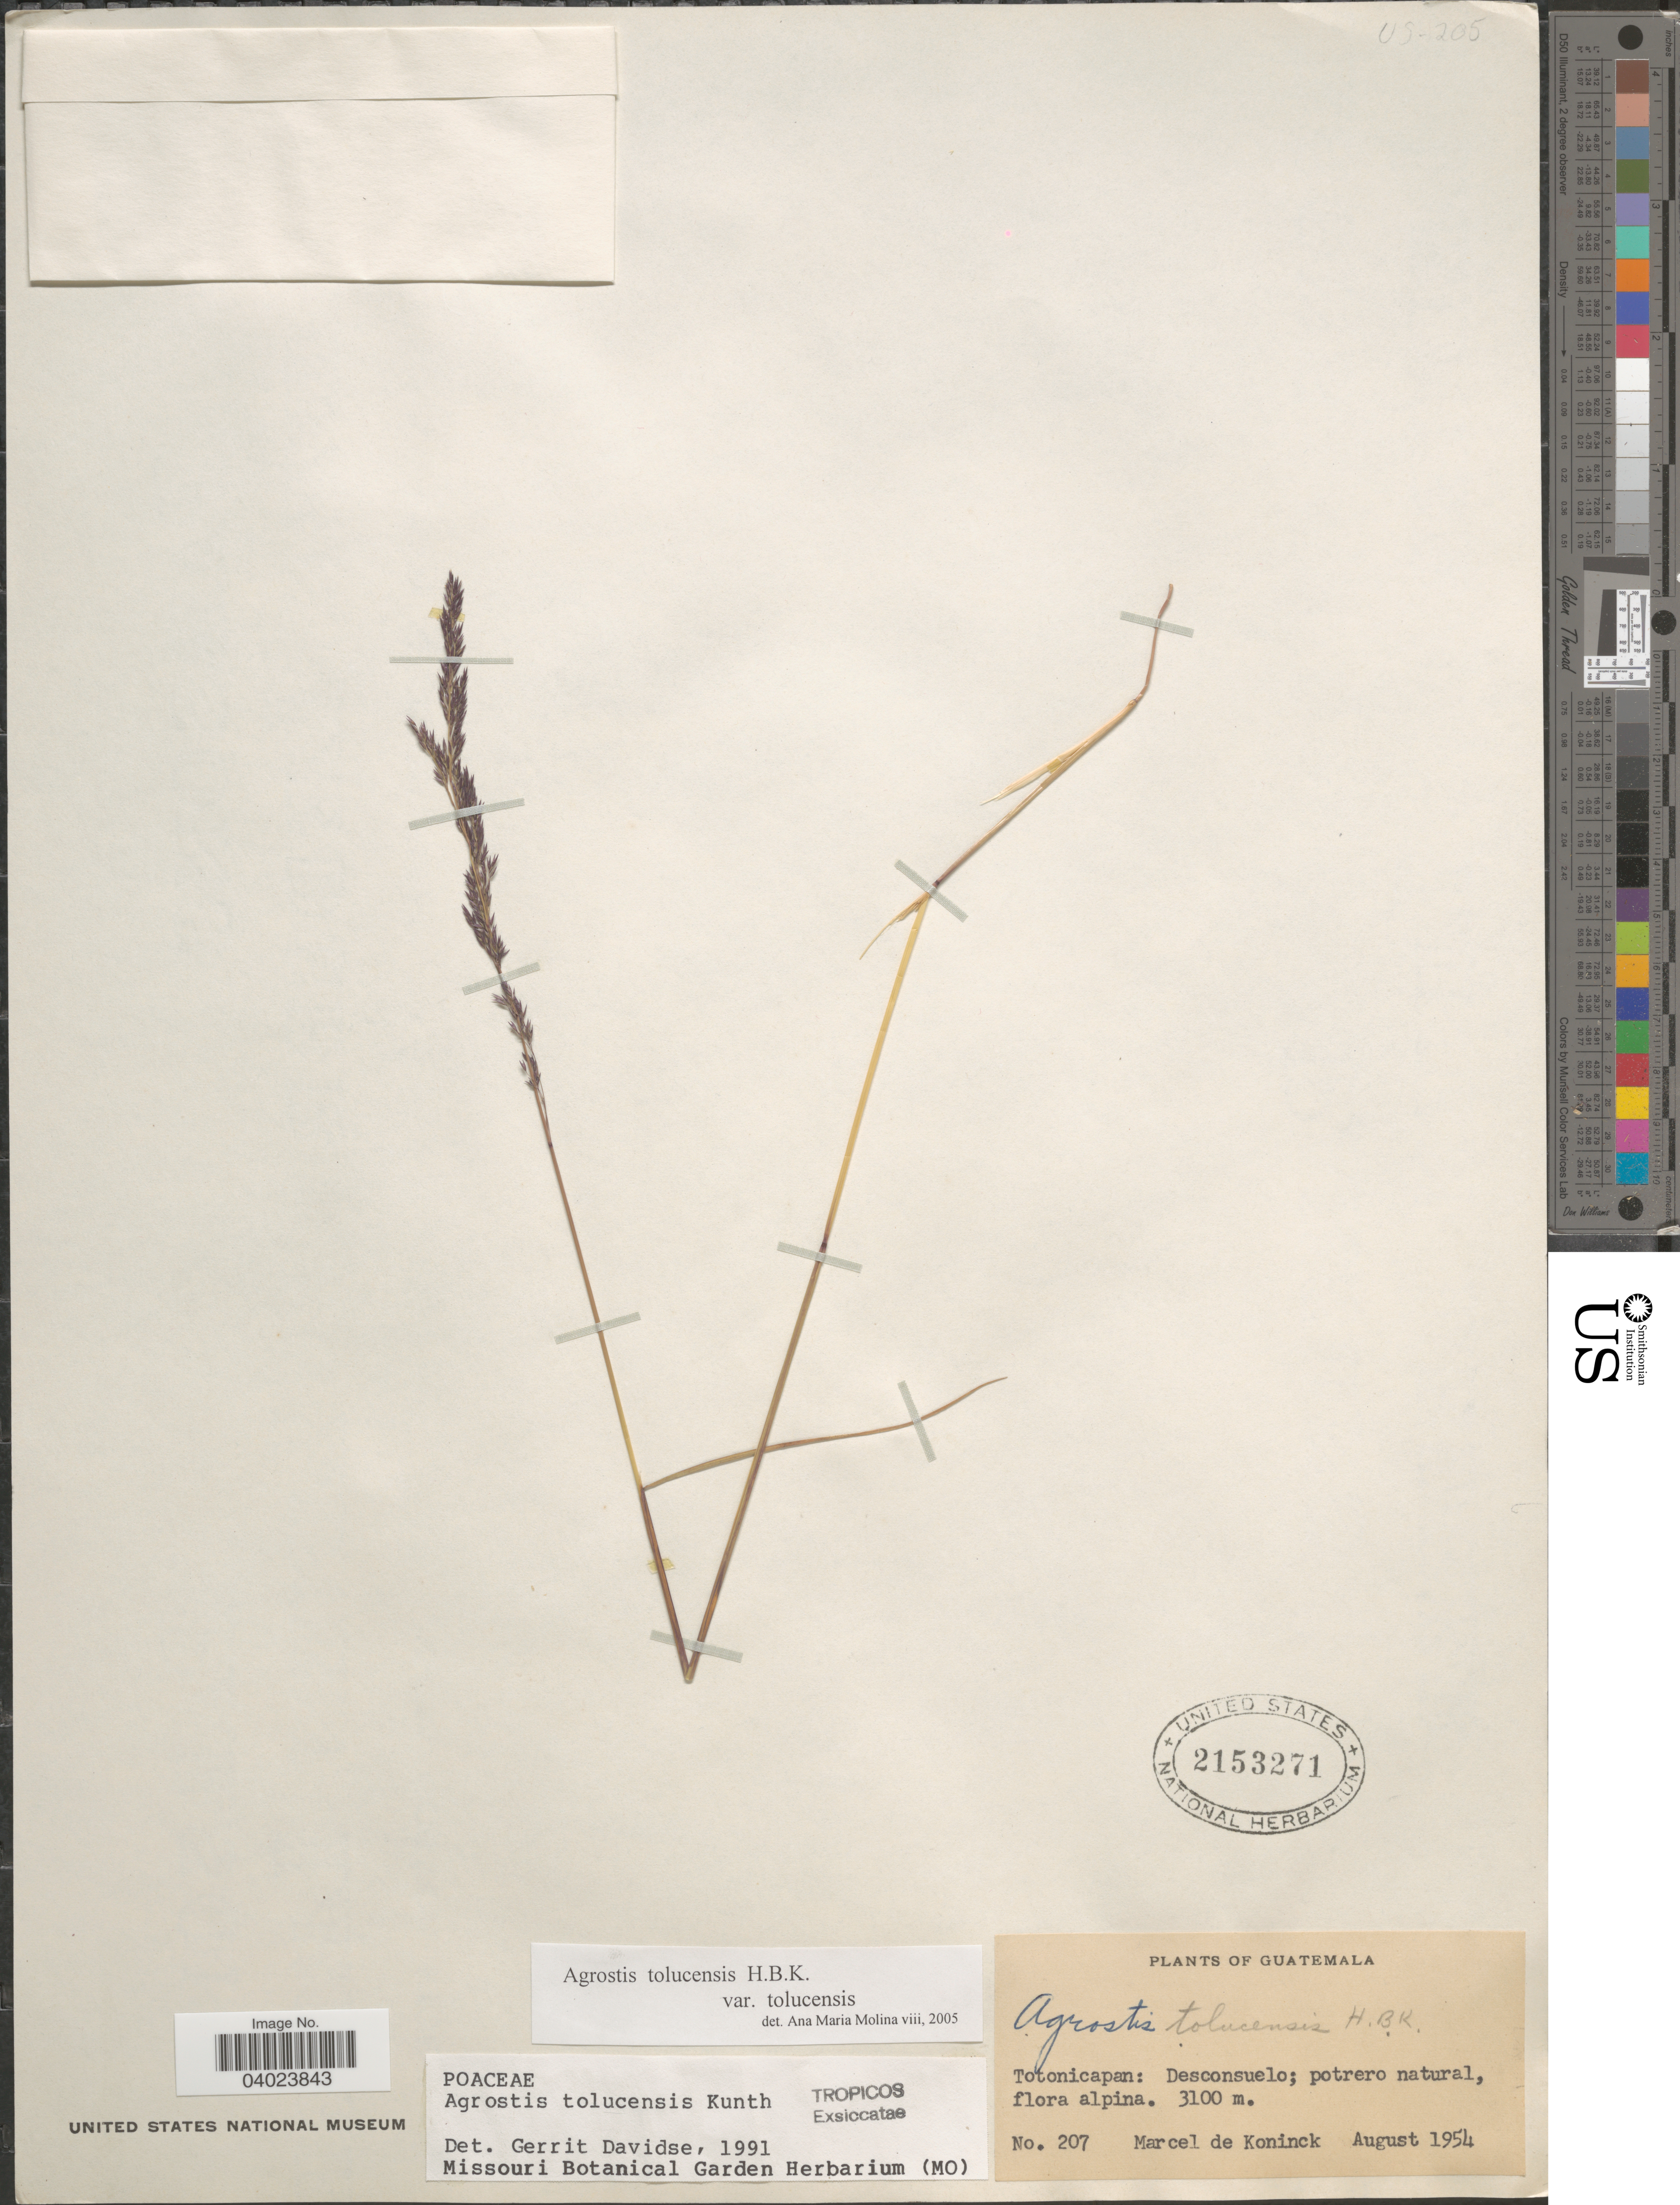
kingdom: Plantae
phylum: Tracheophyta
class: Liliopsida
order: Poales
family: Poaceae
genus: Agrostis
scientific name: Agrostis tolucensis Kunth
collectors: M. Koninck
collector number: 207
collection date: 1954-08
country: Guatemala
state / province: Totonicapan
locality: Desconsuelo.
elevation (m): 3100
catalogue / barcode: US 2153271